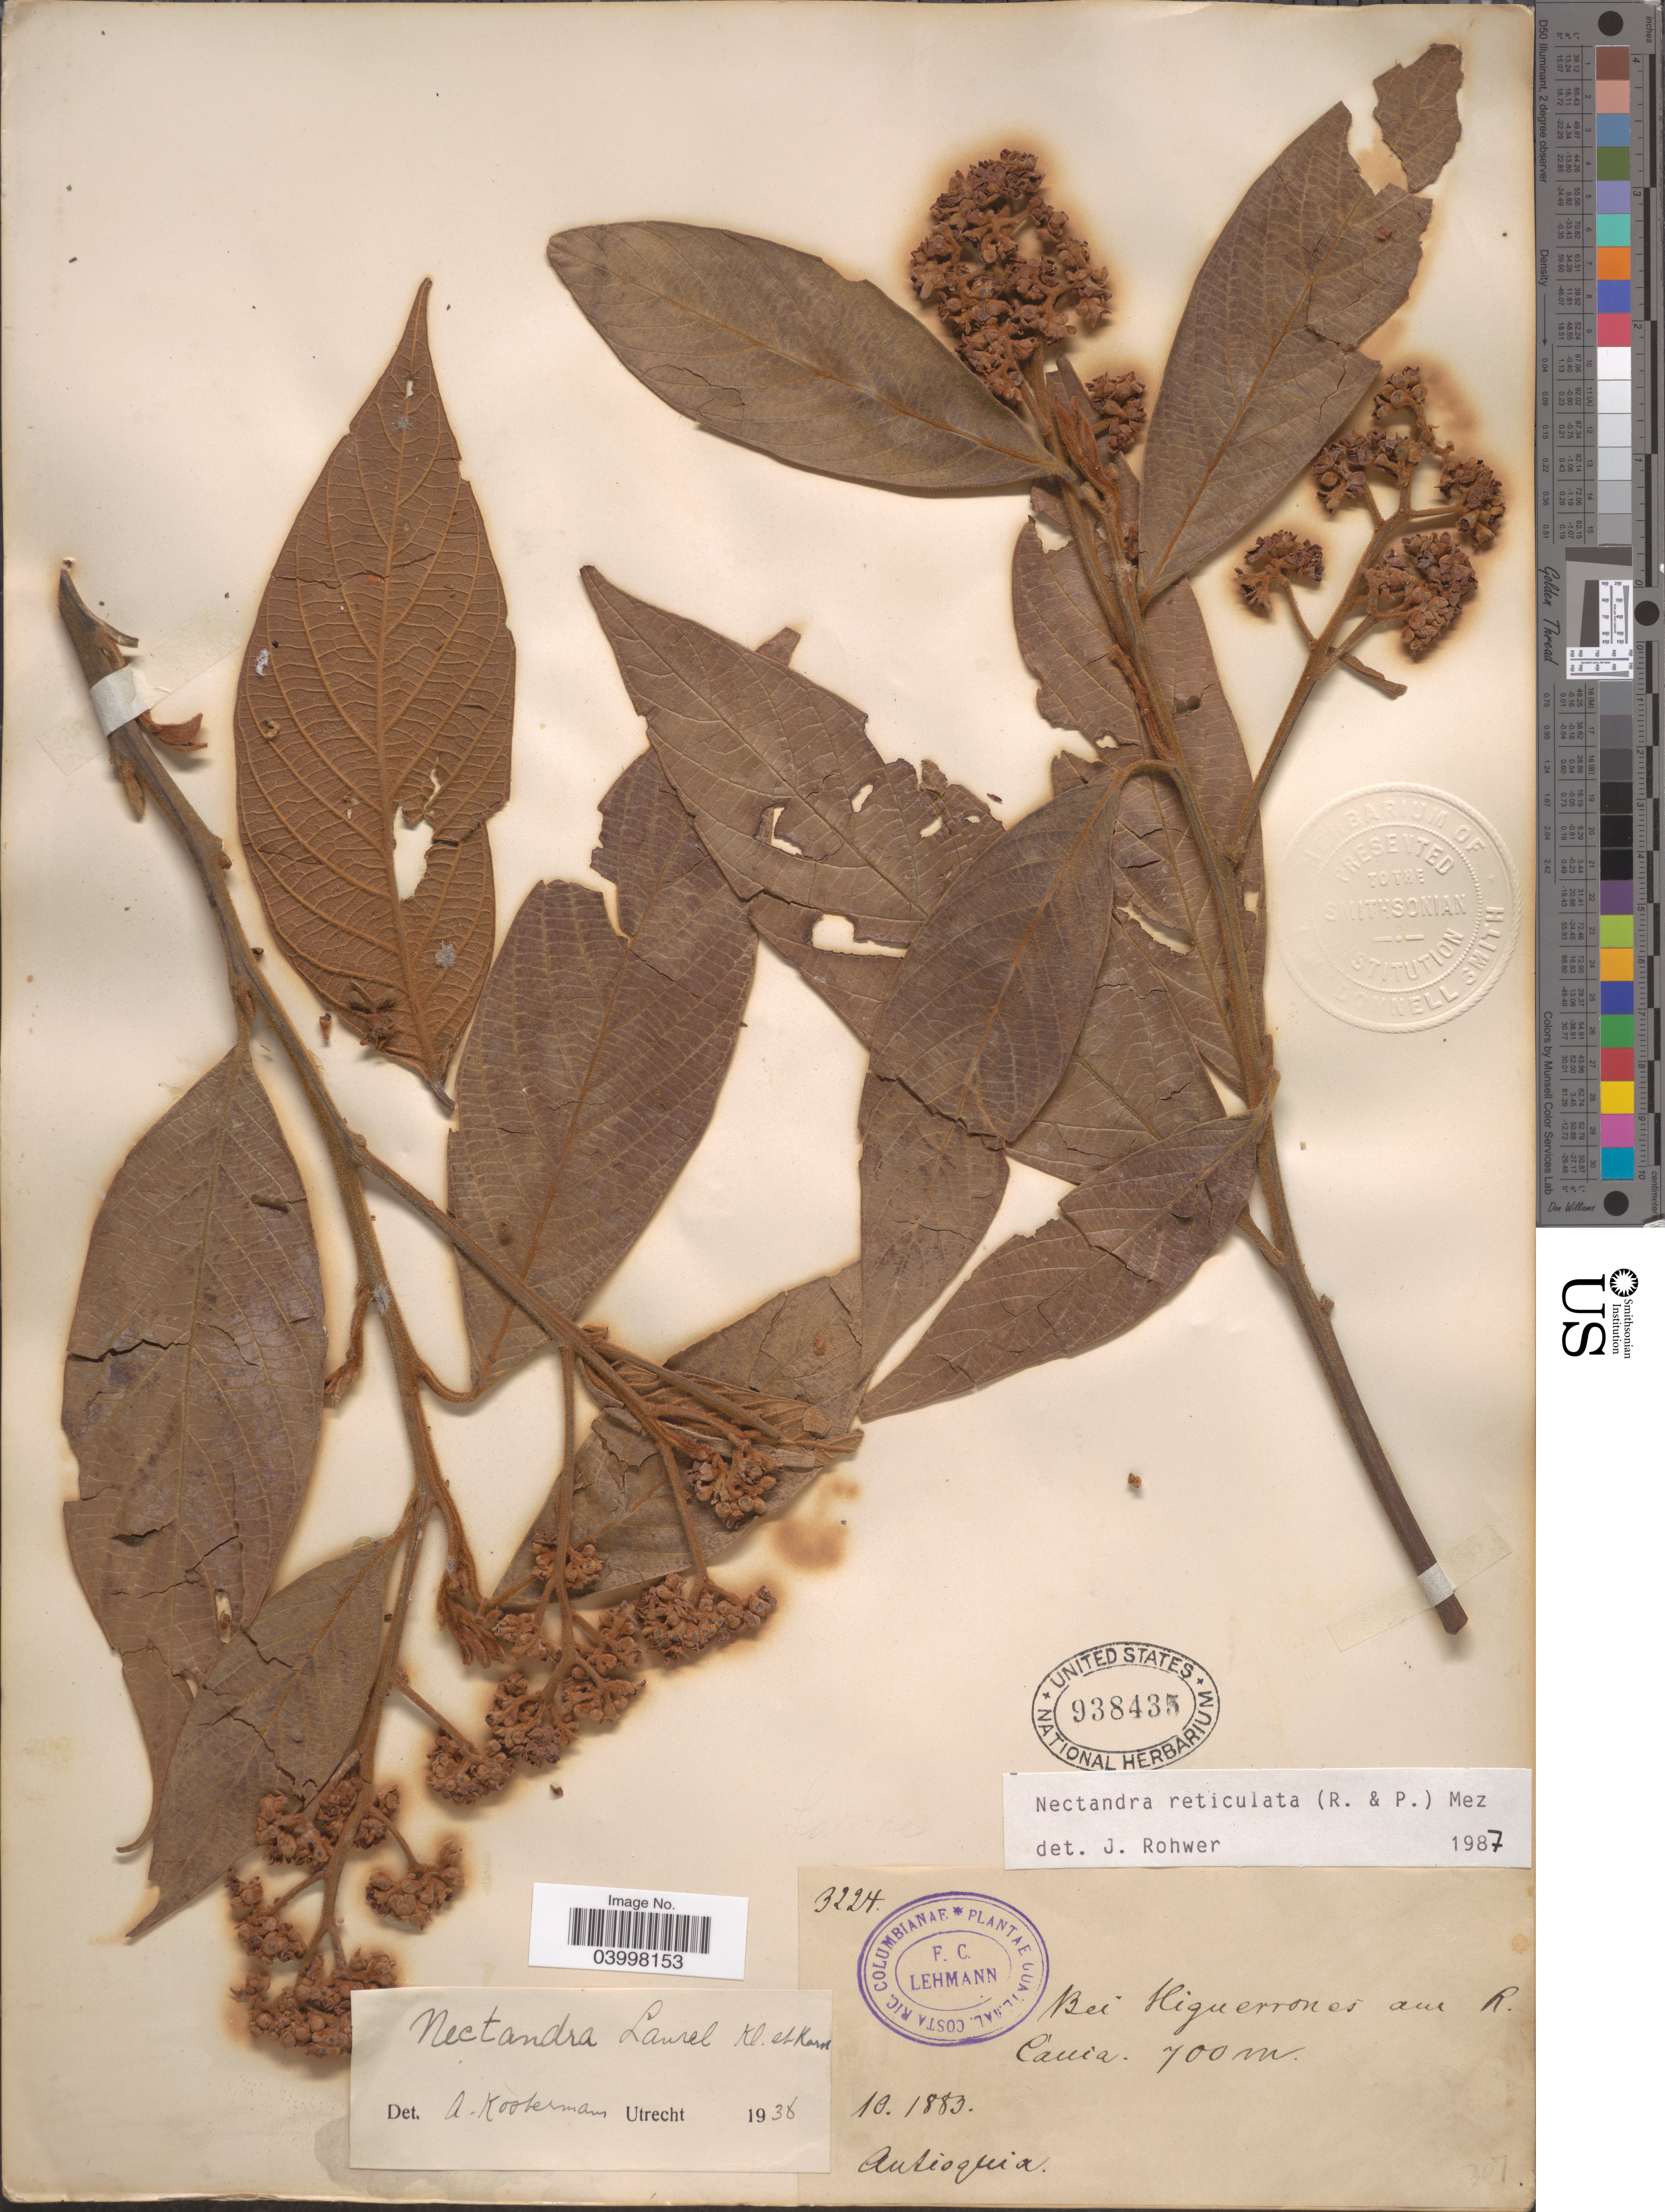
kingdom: Plantae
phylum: Tracheophyta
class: Magnoliopsida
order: Laurales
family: Lauraceae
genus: Nectandra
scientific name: Nectandra reticulata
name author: (Ruiz & Pav.) Mez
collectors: F. C. Lehmann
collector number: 3224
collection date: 1883-10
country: Colombia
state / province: Antioquia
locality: Bei Higuerrones am R. Cauca.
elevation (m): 700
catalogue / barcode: US 938435